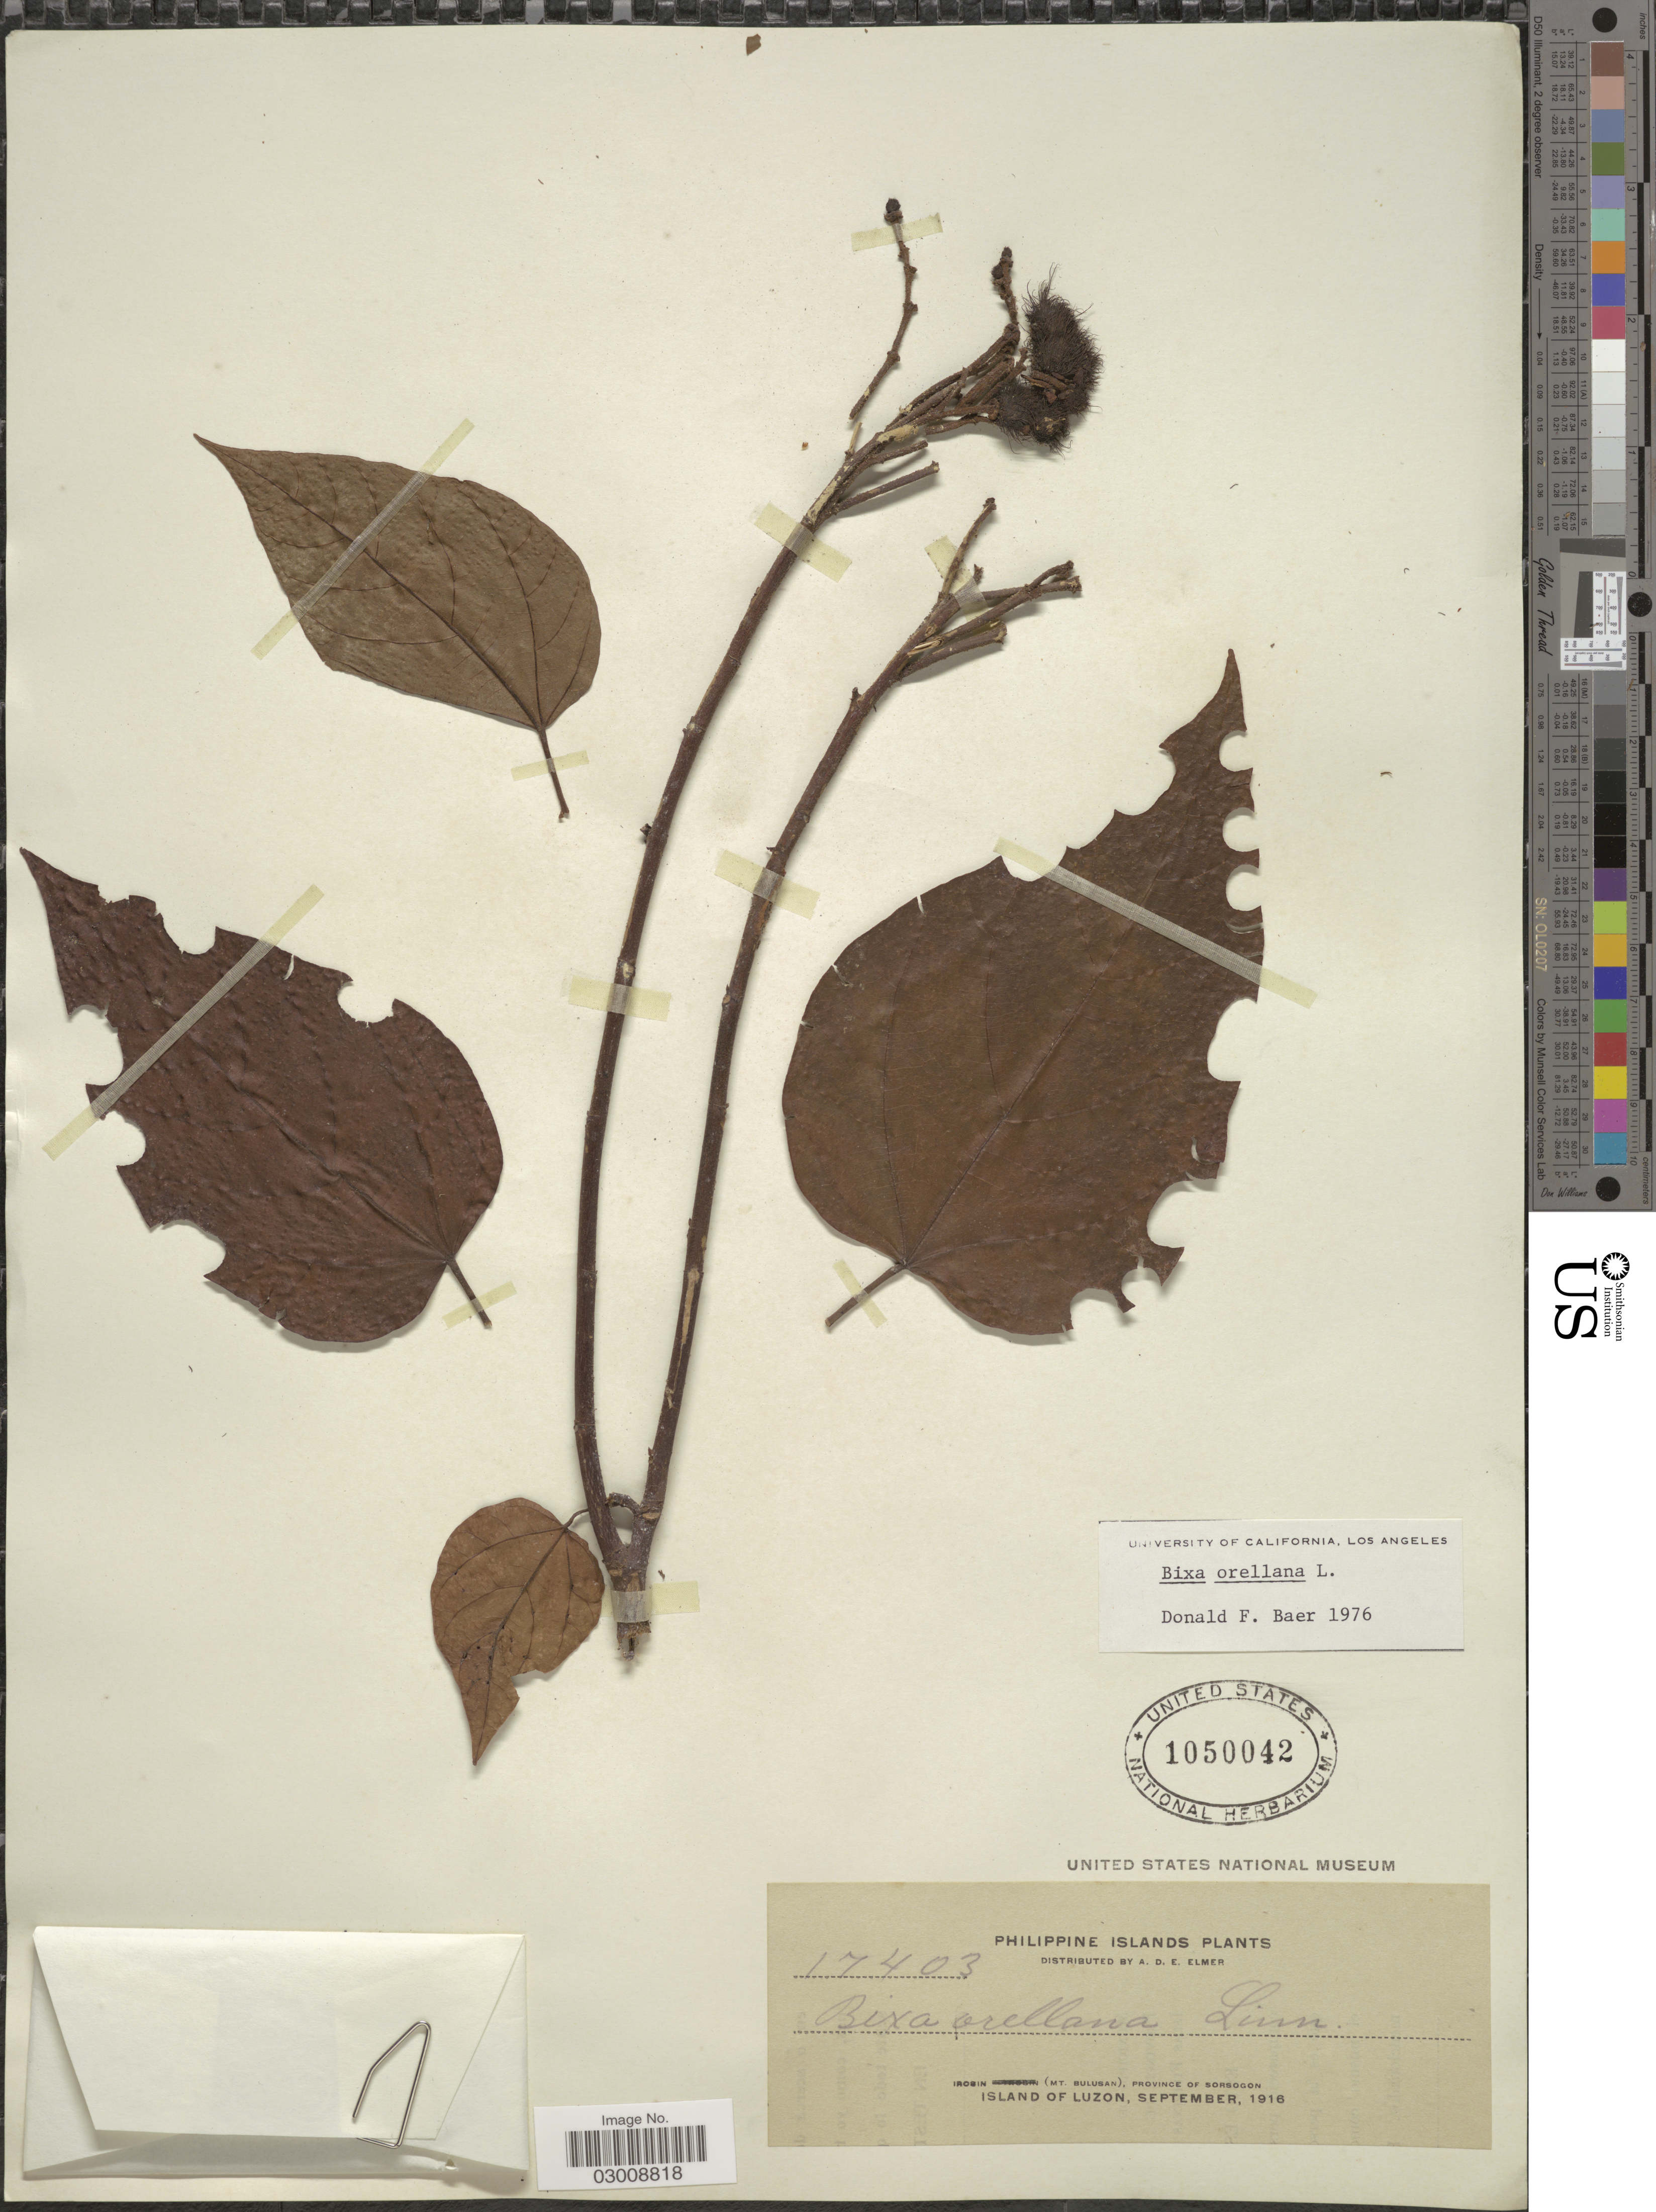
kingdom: Plantae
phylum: Tracheophyta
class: Magnoliopsida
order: Malvales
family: Bixaceae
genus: Bixa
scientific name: Bixa orellana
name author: L.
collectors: A. D. E. Elmer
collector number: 17403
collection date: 1916-09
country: Philippines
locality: Philippine Islands. Irosin (Mt. Bulusan), Province of Sorsogon. Island of Luzon.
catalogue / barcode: US 1050042